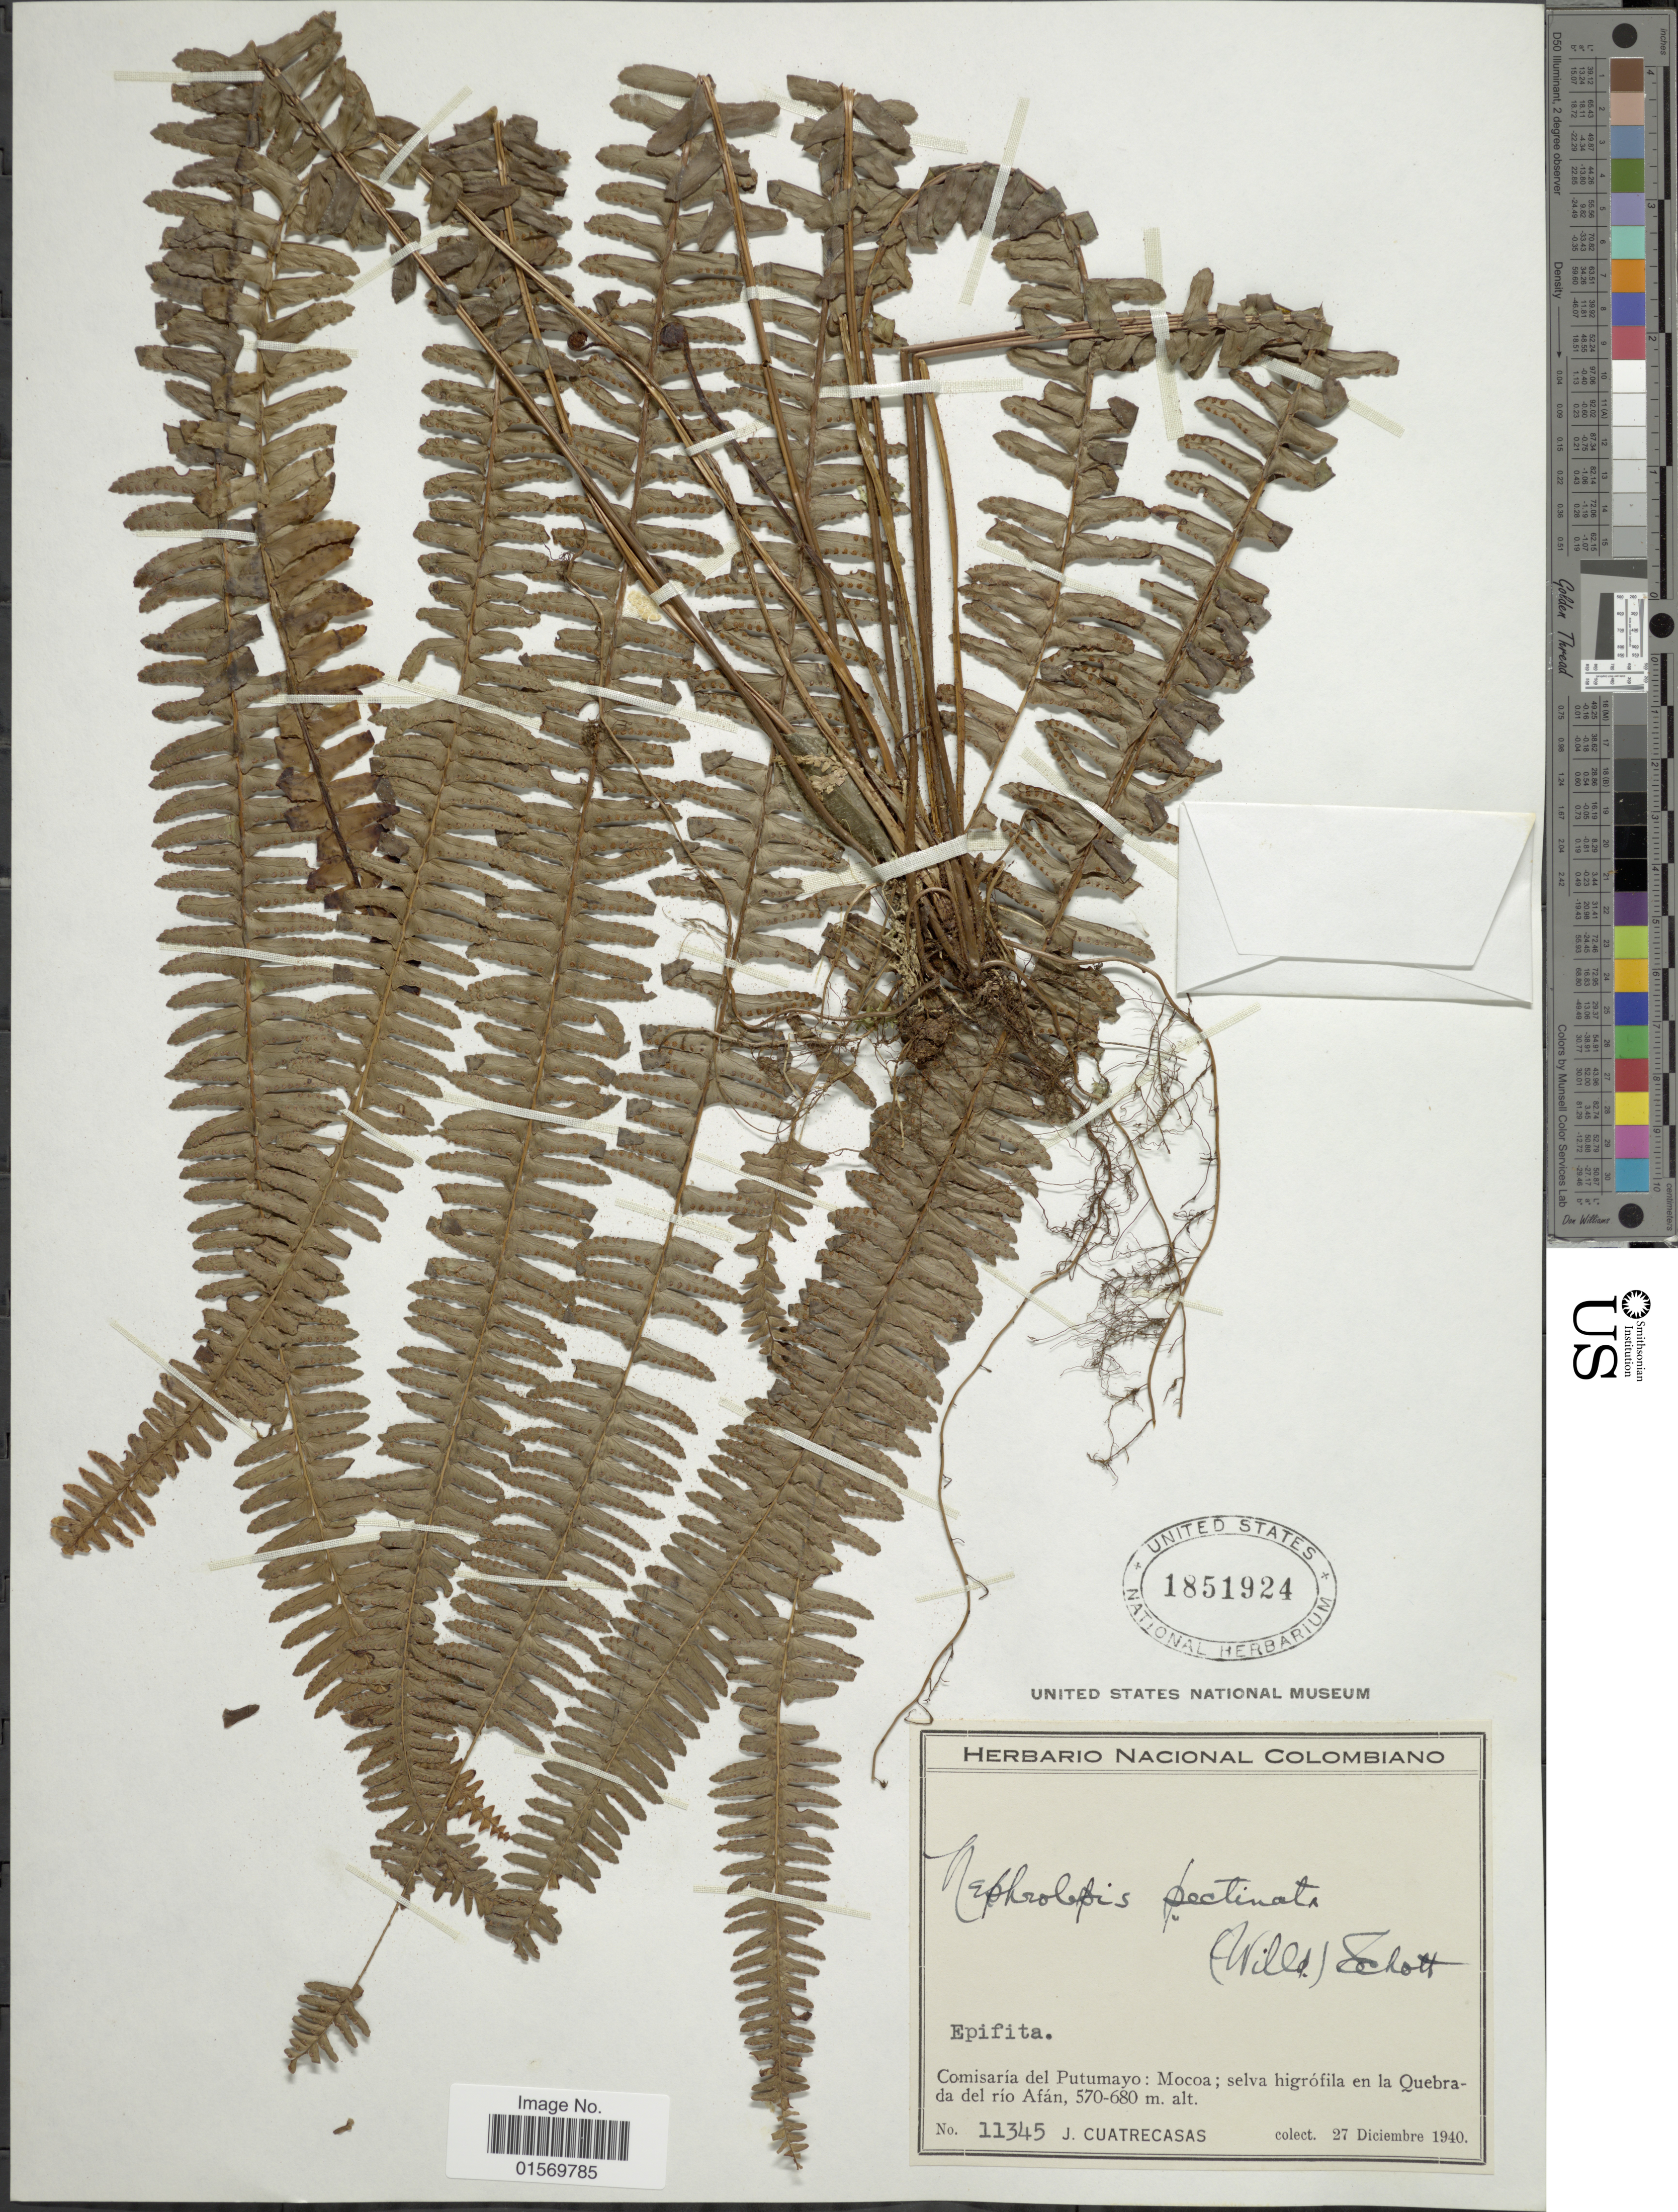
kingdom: Plantae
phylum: Tracheophyta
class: Polypodiopsida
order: Polypodiales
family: Nephrolepidaceae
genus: Nephrolepis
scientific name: Nephrolepis pectinata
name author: (Willd.) Schott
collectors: J. Cuatrecasas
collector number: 11345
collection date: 1940-12-27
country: Colombia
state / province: Putumayo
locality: Comisaria del Putumayo: Mocoa; selva higrofila en la Quebrada del rio Afan.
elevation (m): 570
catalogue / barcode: US 1851924